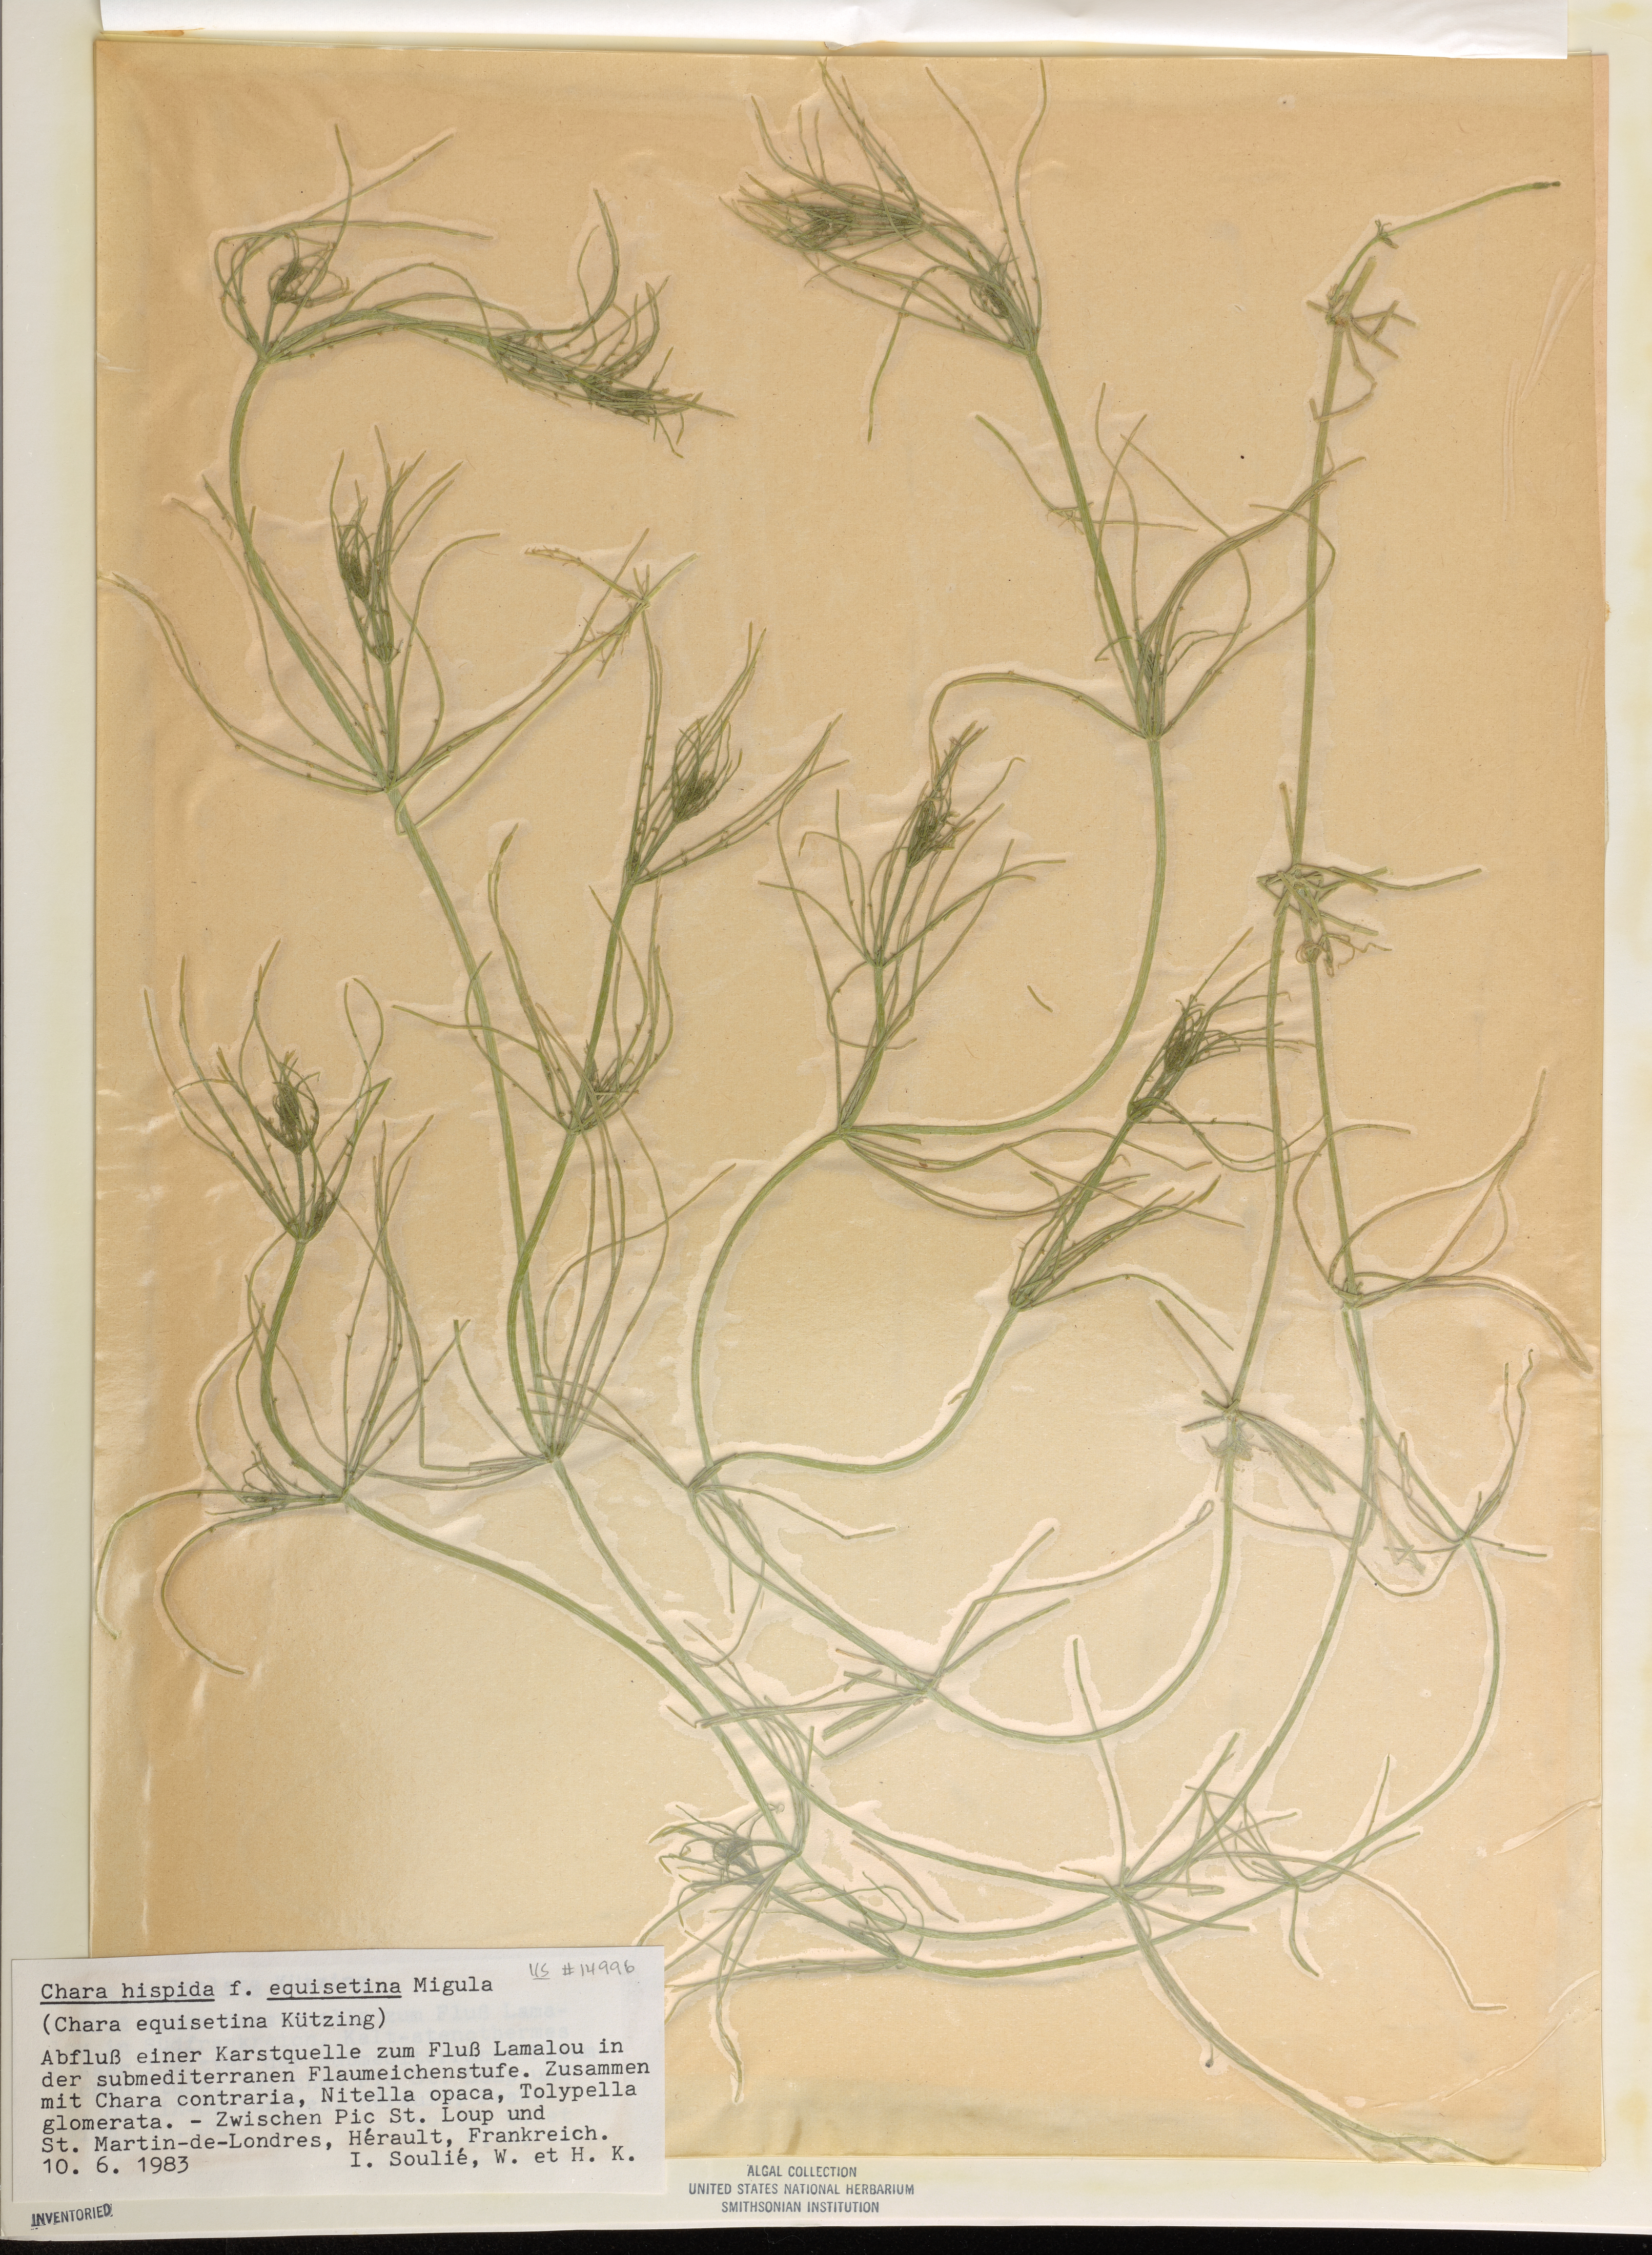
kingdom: Plantae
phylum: Charophyta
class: Charophyceae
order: Charales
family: Characeae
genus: Chara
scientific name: Chara hispida var. equisetina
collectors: I. Soulie, W. Krause & H. Krause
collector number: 43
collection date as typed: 10 Jun 1983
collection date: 1983-06-10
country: France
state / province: Occitanie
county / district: Herault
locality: Between Pic St. Loup and St. Martin-de-Londres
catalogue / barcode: US 14996